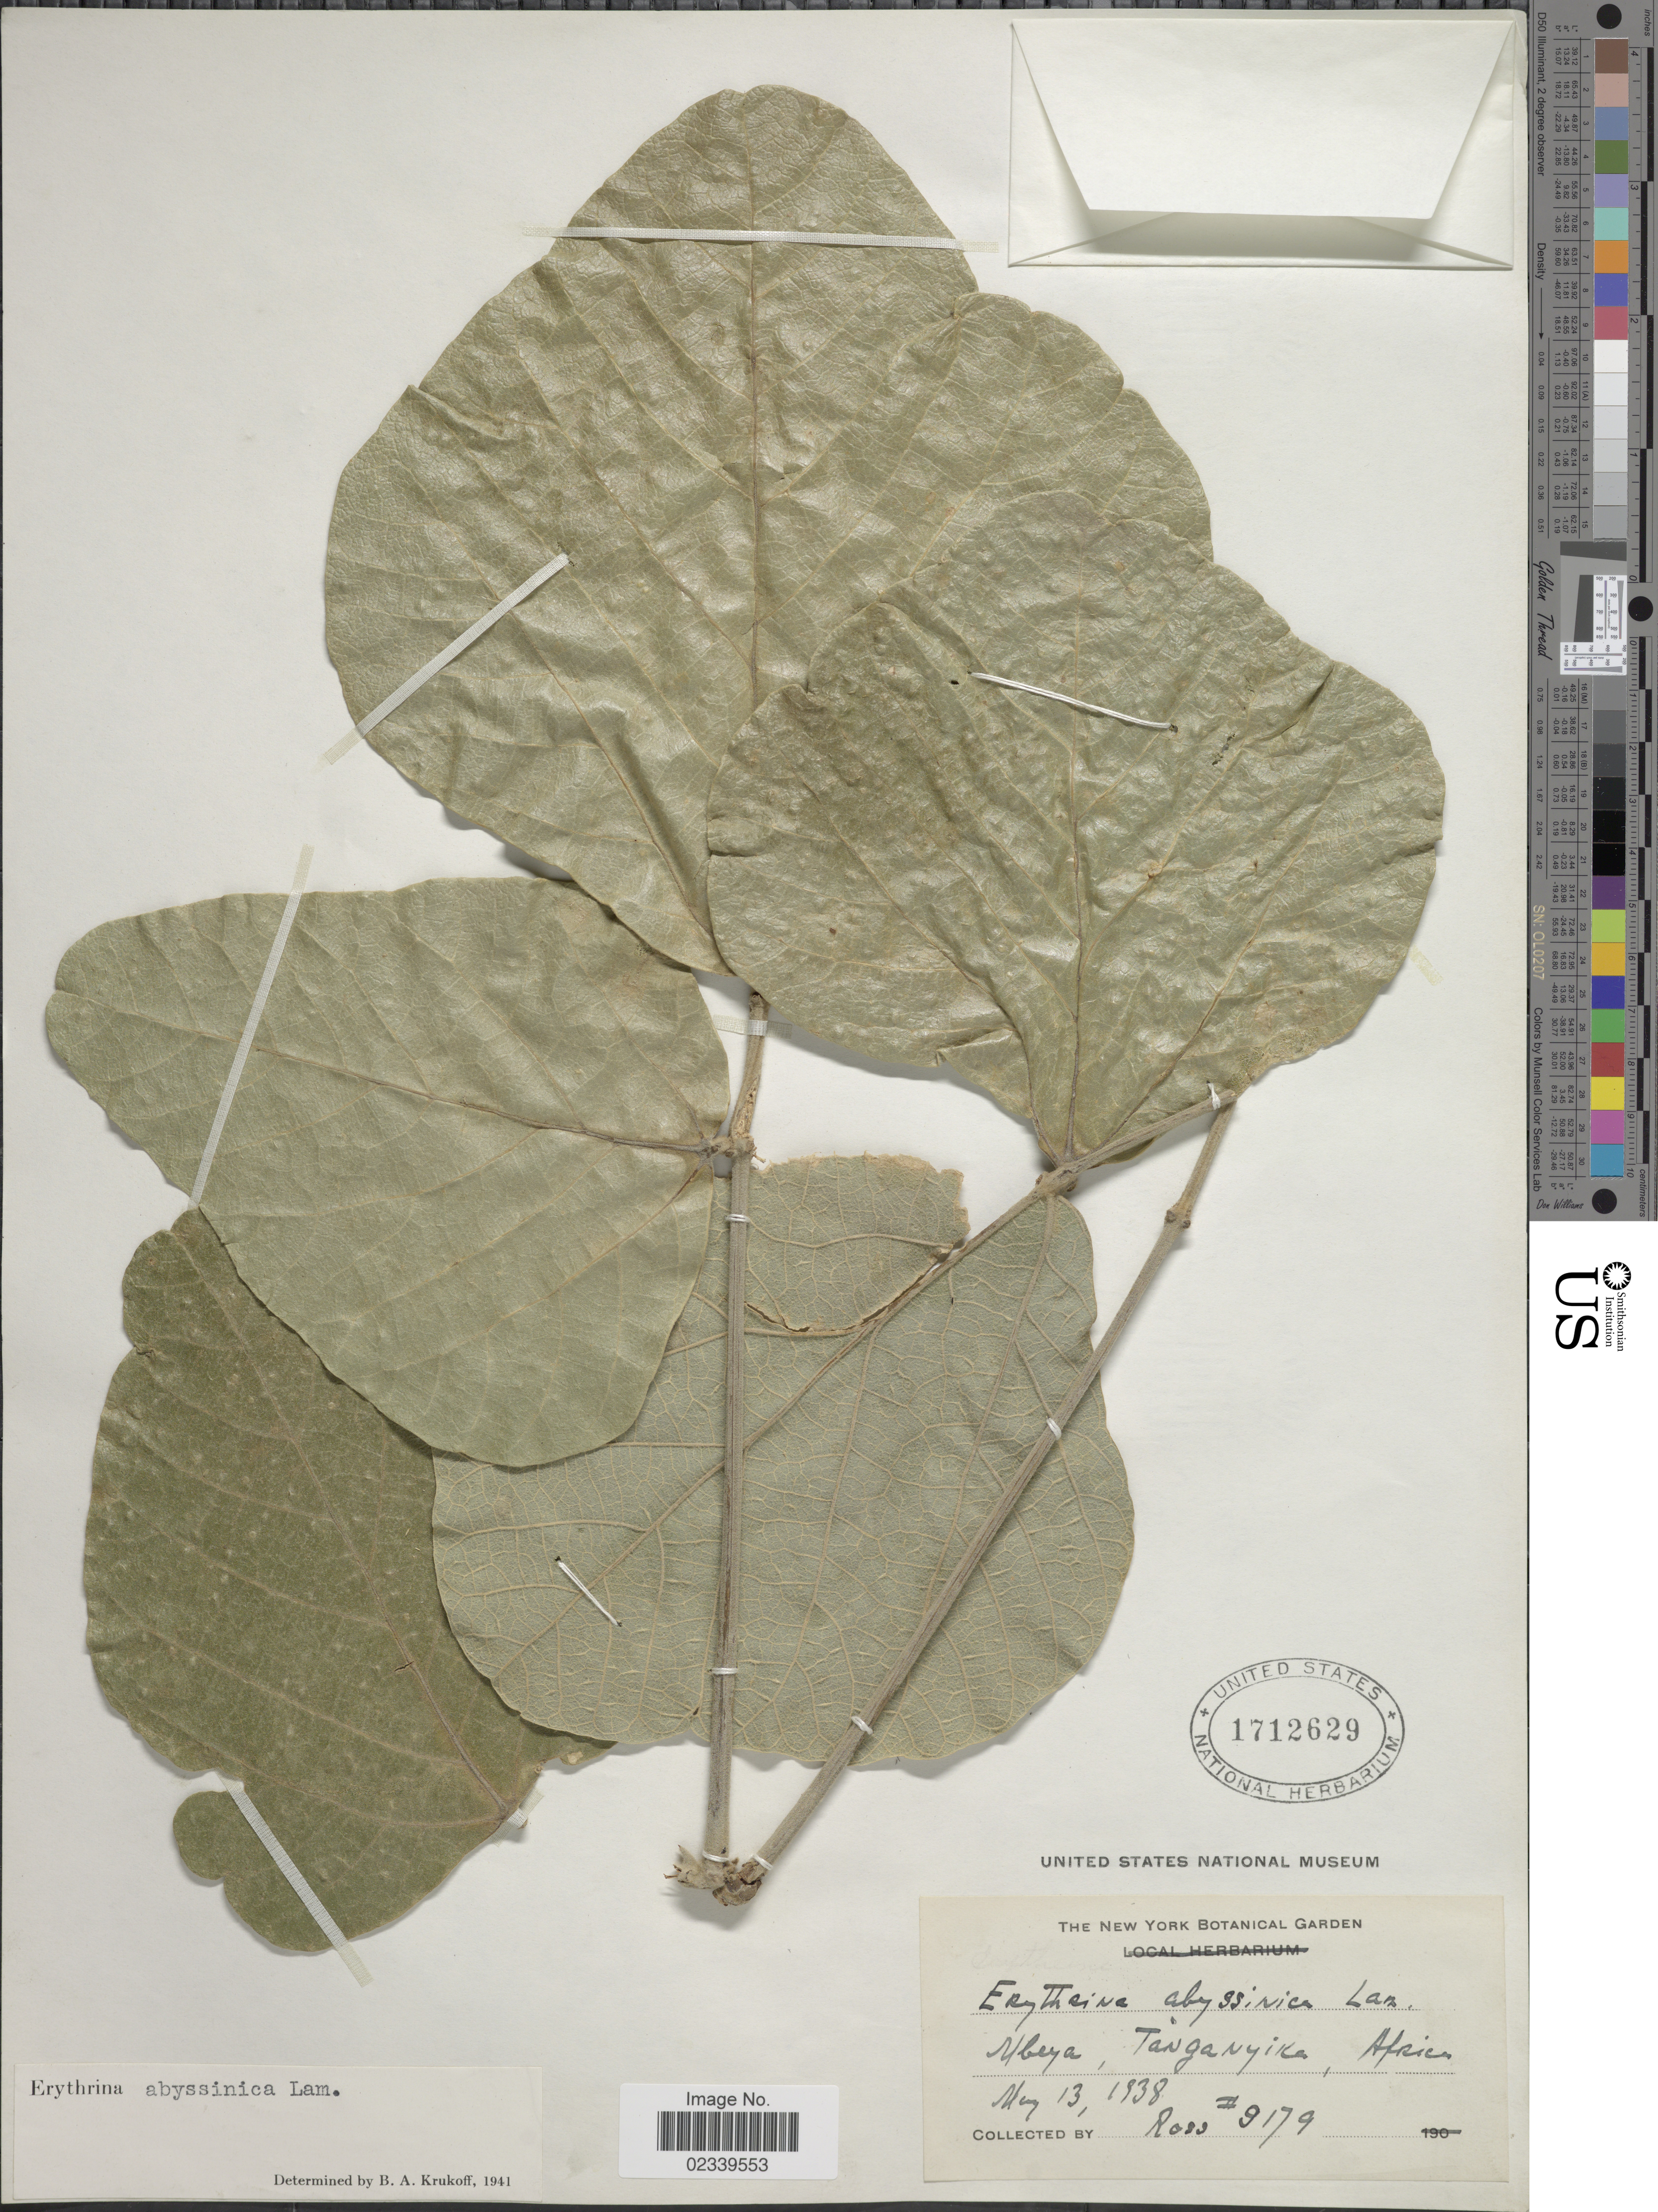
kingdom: Plantae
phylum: Tracheophyta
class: Magnoliopsida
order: Fabales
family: Fabaceae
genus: Erythrina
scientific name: Erythrina abyssinica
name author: Lam.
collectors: -. Ross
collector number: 9179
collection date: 1938-05-13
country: Tanzania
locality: Ubeya, Tangamyika, Africa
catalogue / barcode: US 1712629